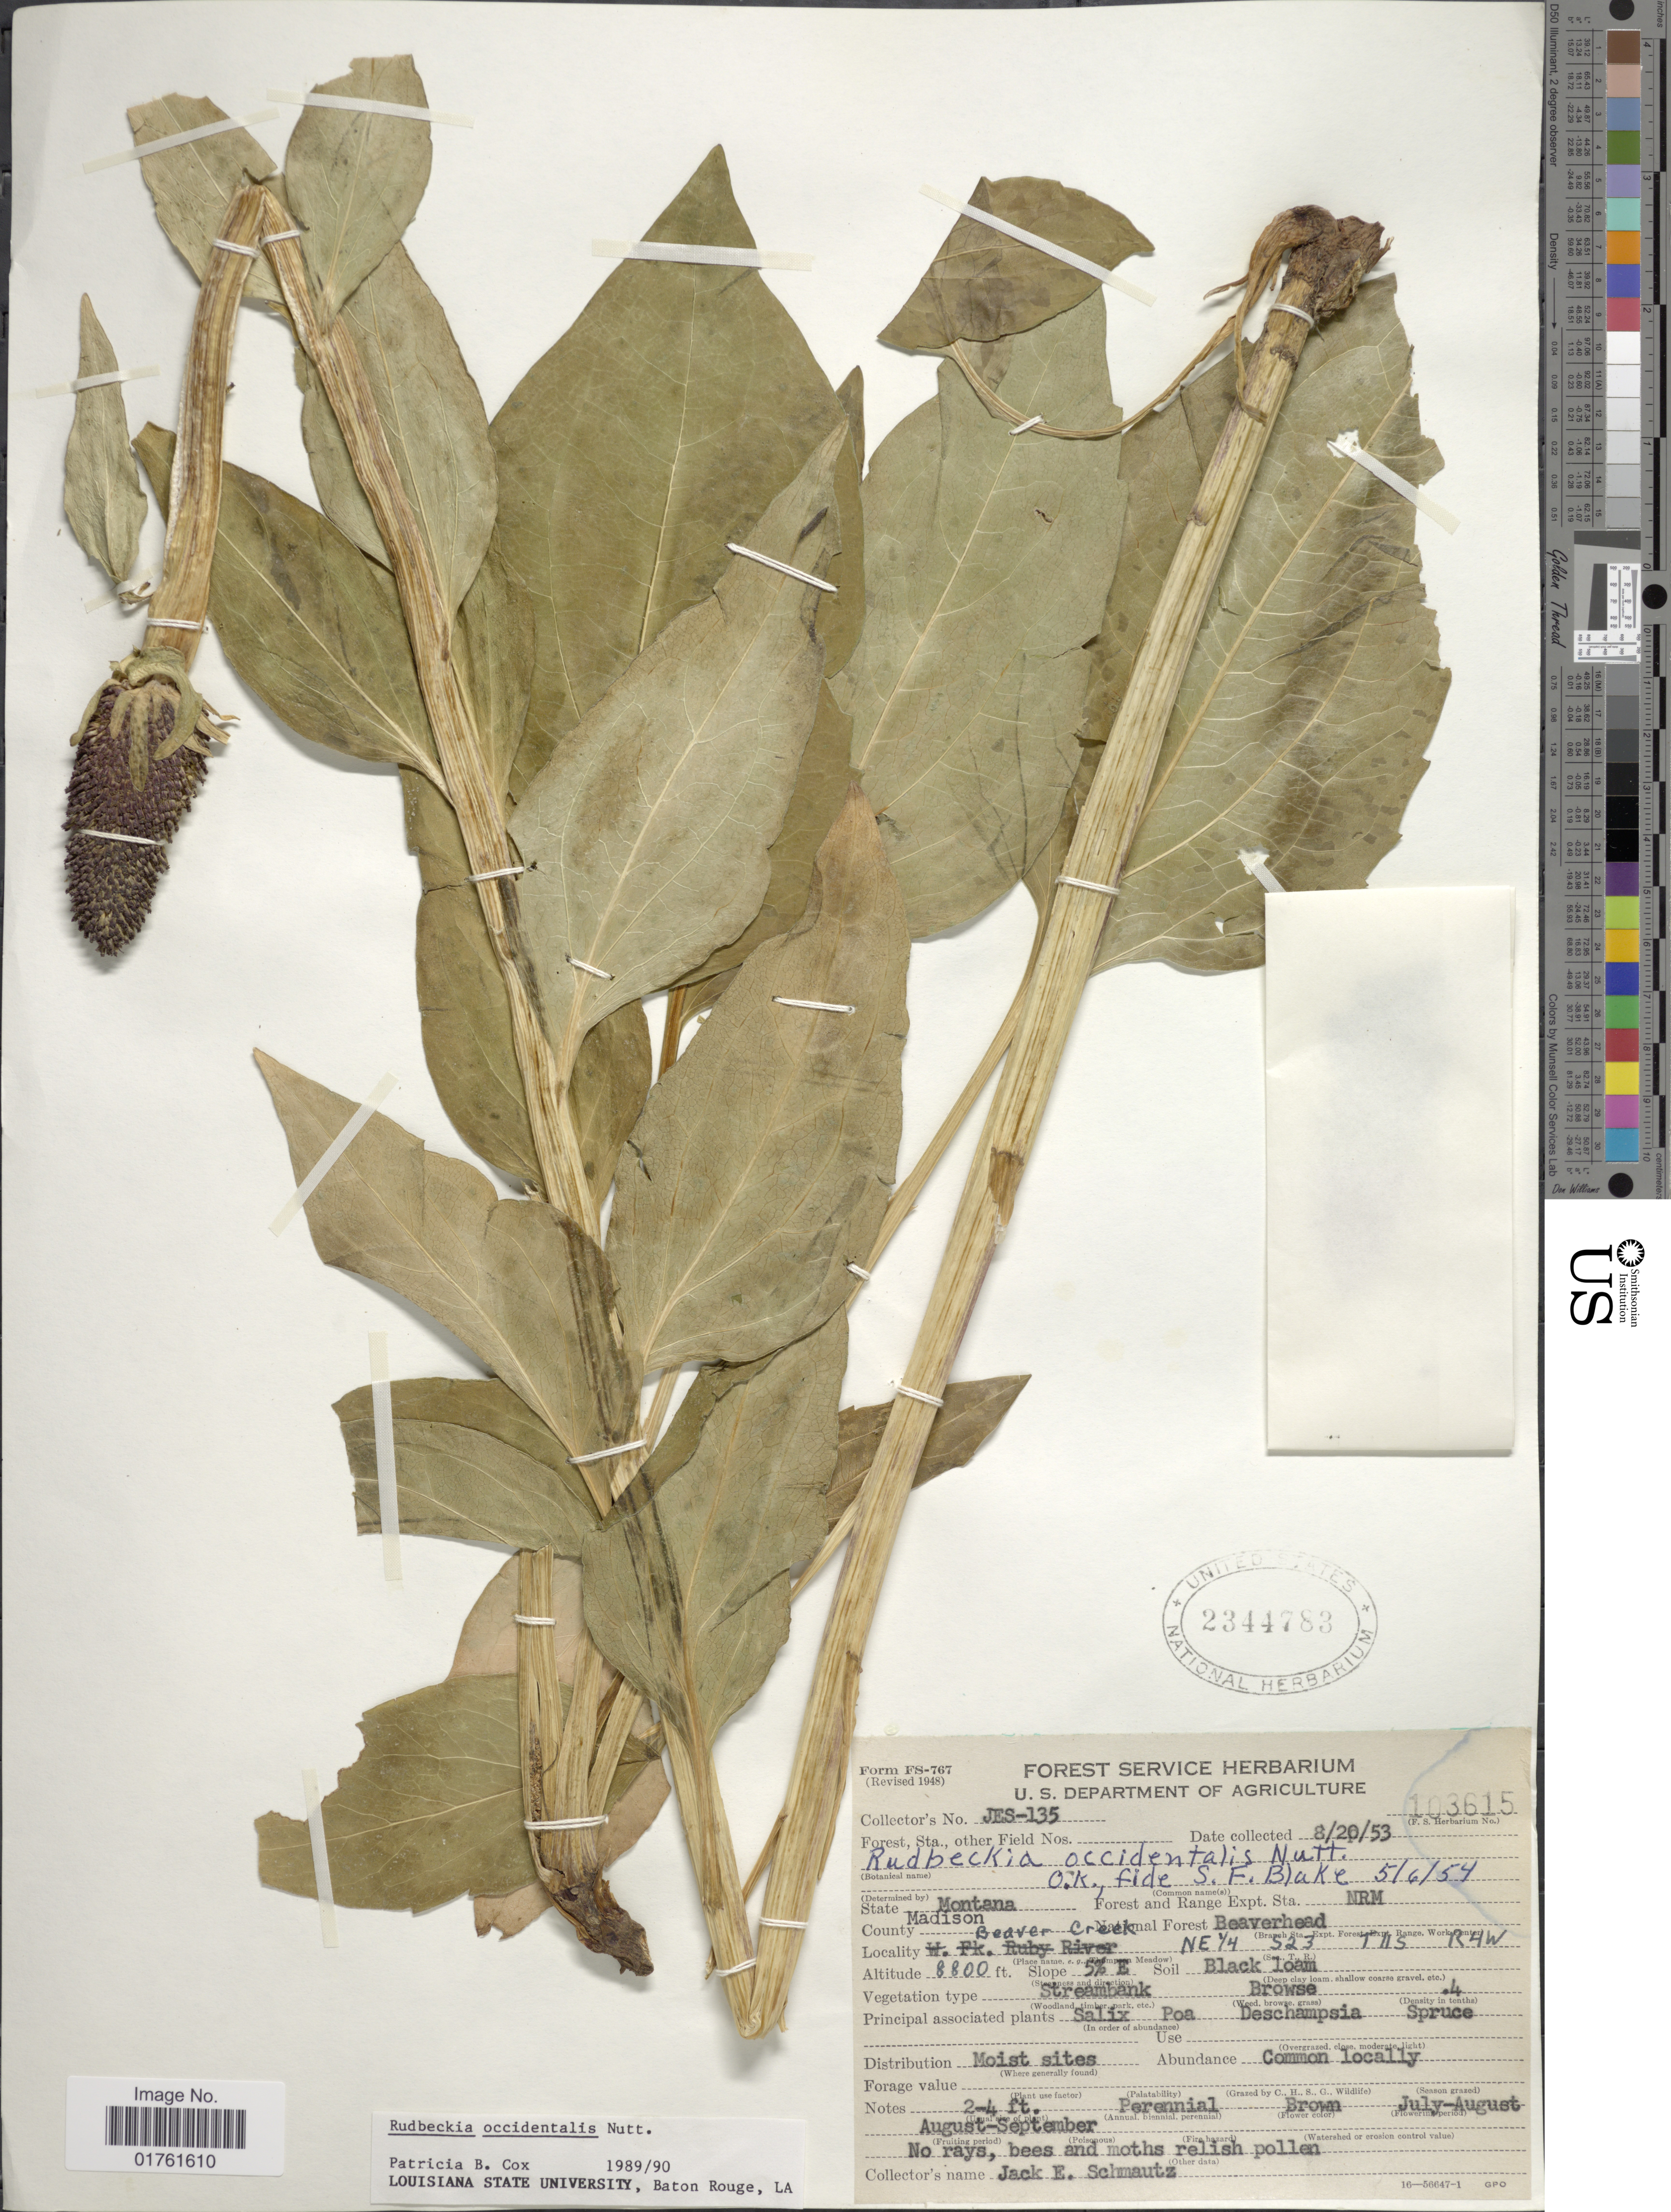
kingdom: Plantae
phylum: Tracheophyta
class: Magnoliopsida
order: Asterales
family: Asteraceae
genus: Rudbeckia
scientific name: Rudbeckia occidentalis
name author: Nutt.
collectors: J. Schmautz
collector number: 135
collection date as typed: Transcribed d/m/y: 20/8/53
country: United States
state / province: Montana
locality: NE ¼ S23 T 11 S R4W, Beaver Creek, Beaverhead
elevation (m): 2682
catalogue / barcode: US 2344783